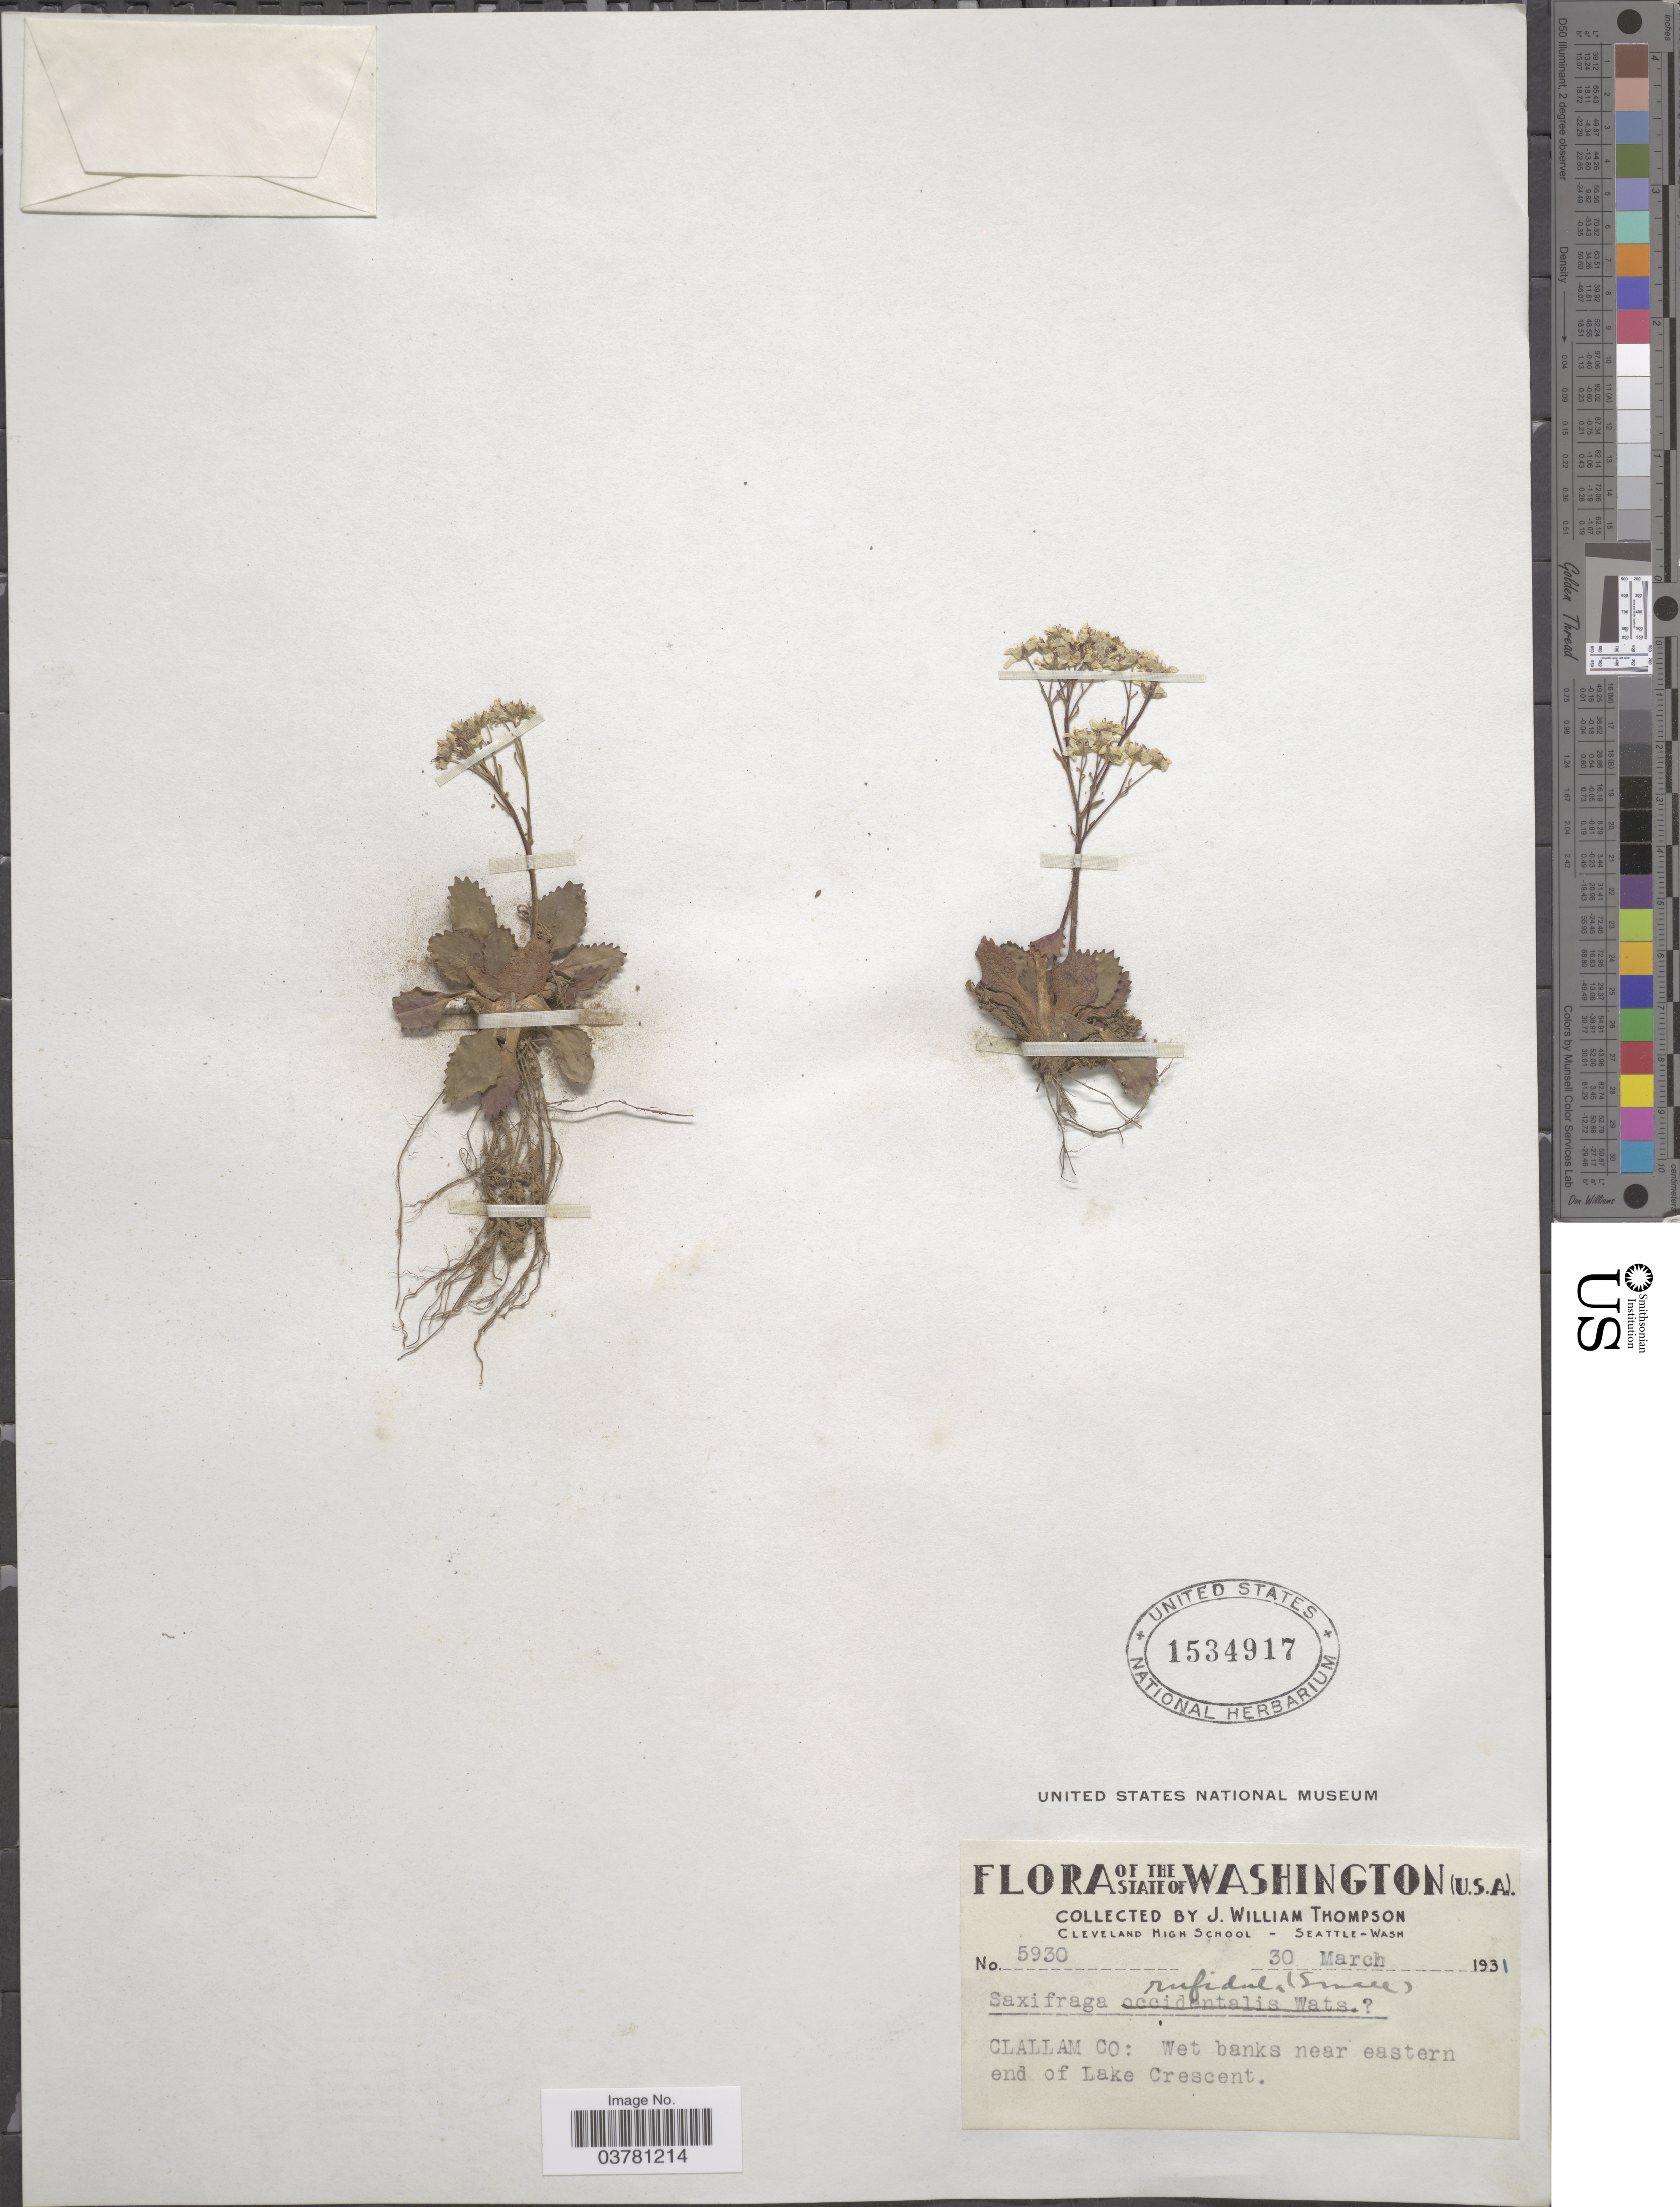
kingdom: Plantae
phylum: Tracheophyta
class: Magnoliopsida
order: Saxifragales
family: Saxifragaceae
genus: Micranthes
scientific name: Micranthes rufidula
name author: Small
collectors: J. W. Thompson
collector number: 5930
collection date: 1931-03-30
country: United States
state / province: Washington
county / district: Clallam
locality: Clallam Co: Wet banks near eastern end of Lake Crescent.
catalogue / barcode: US 1534917